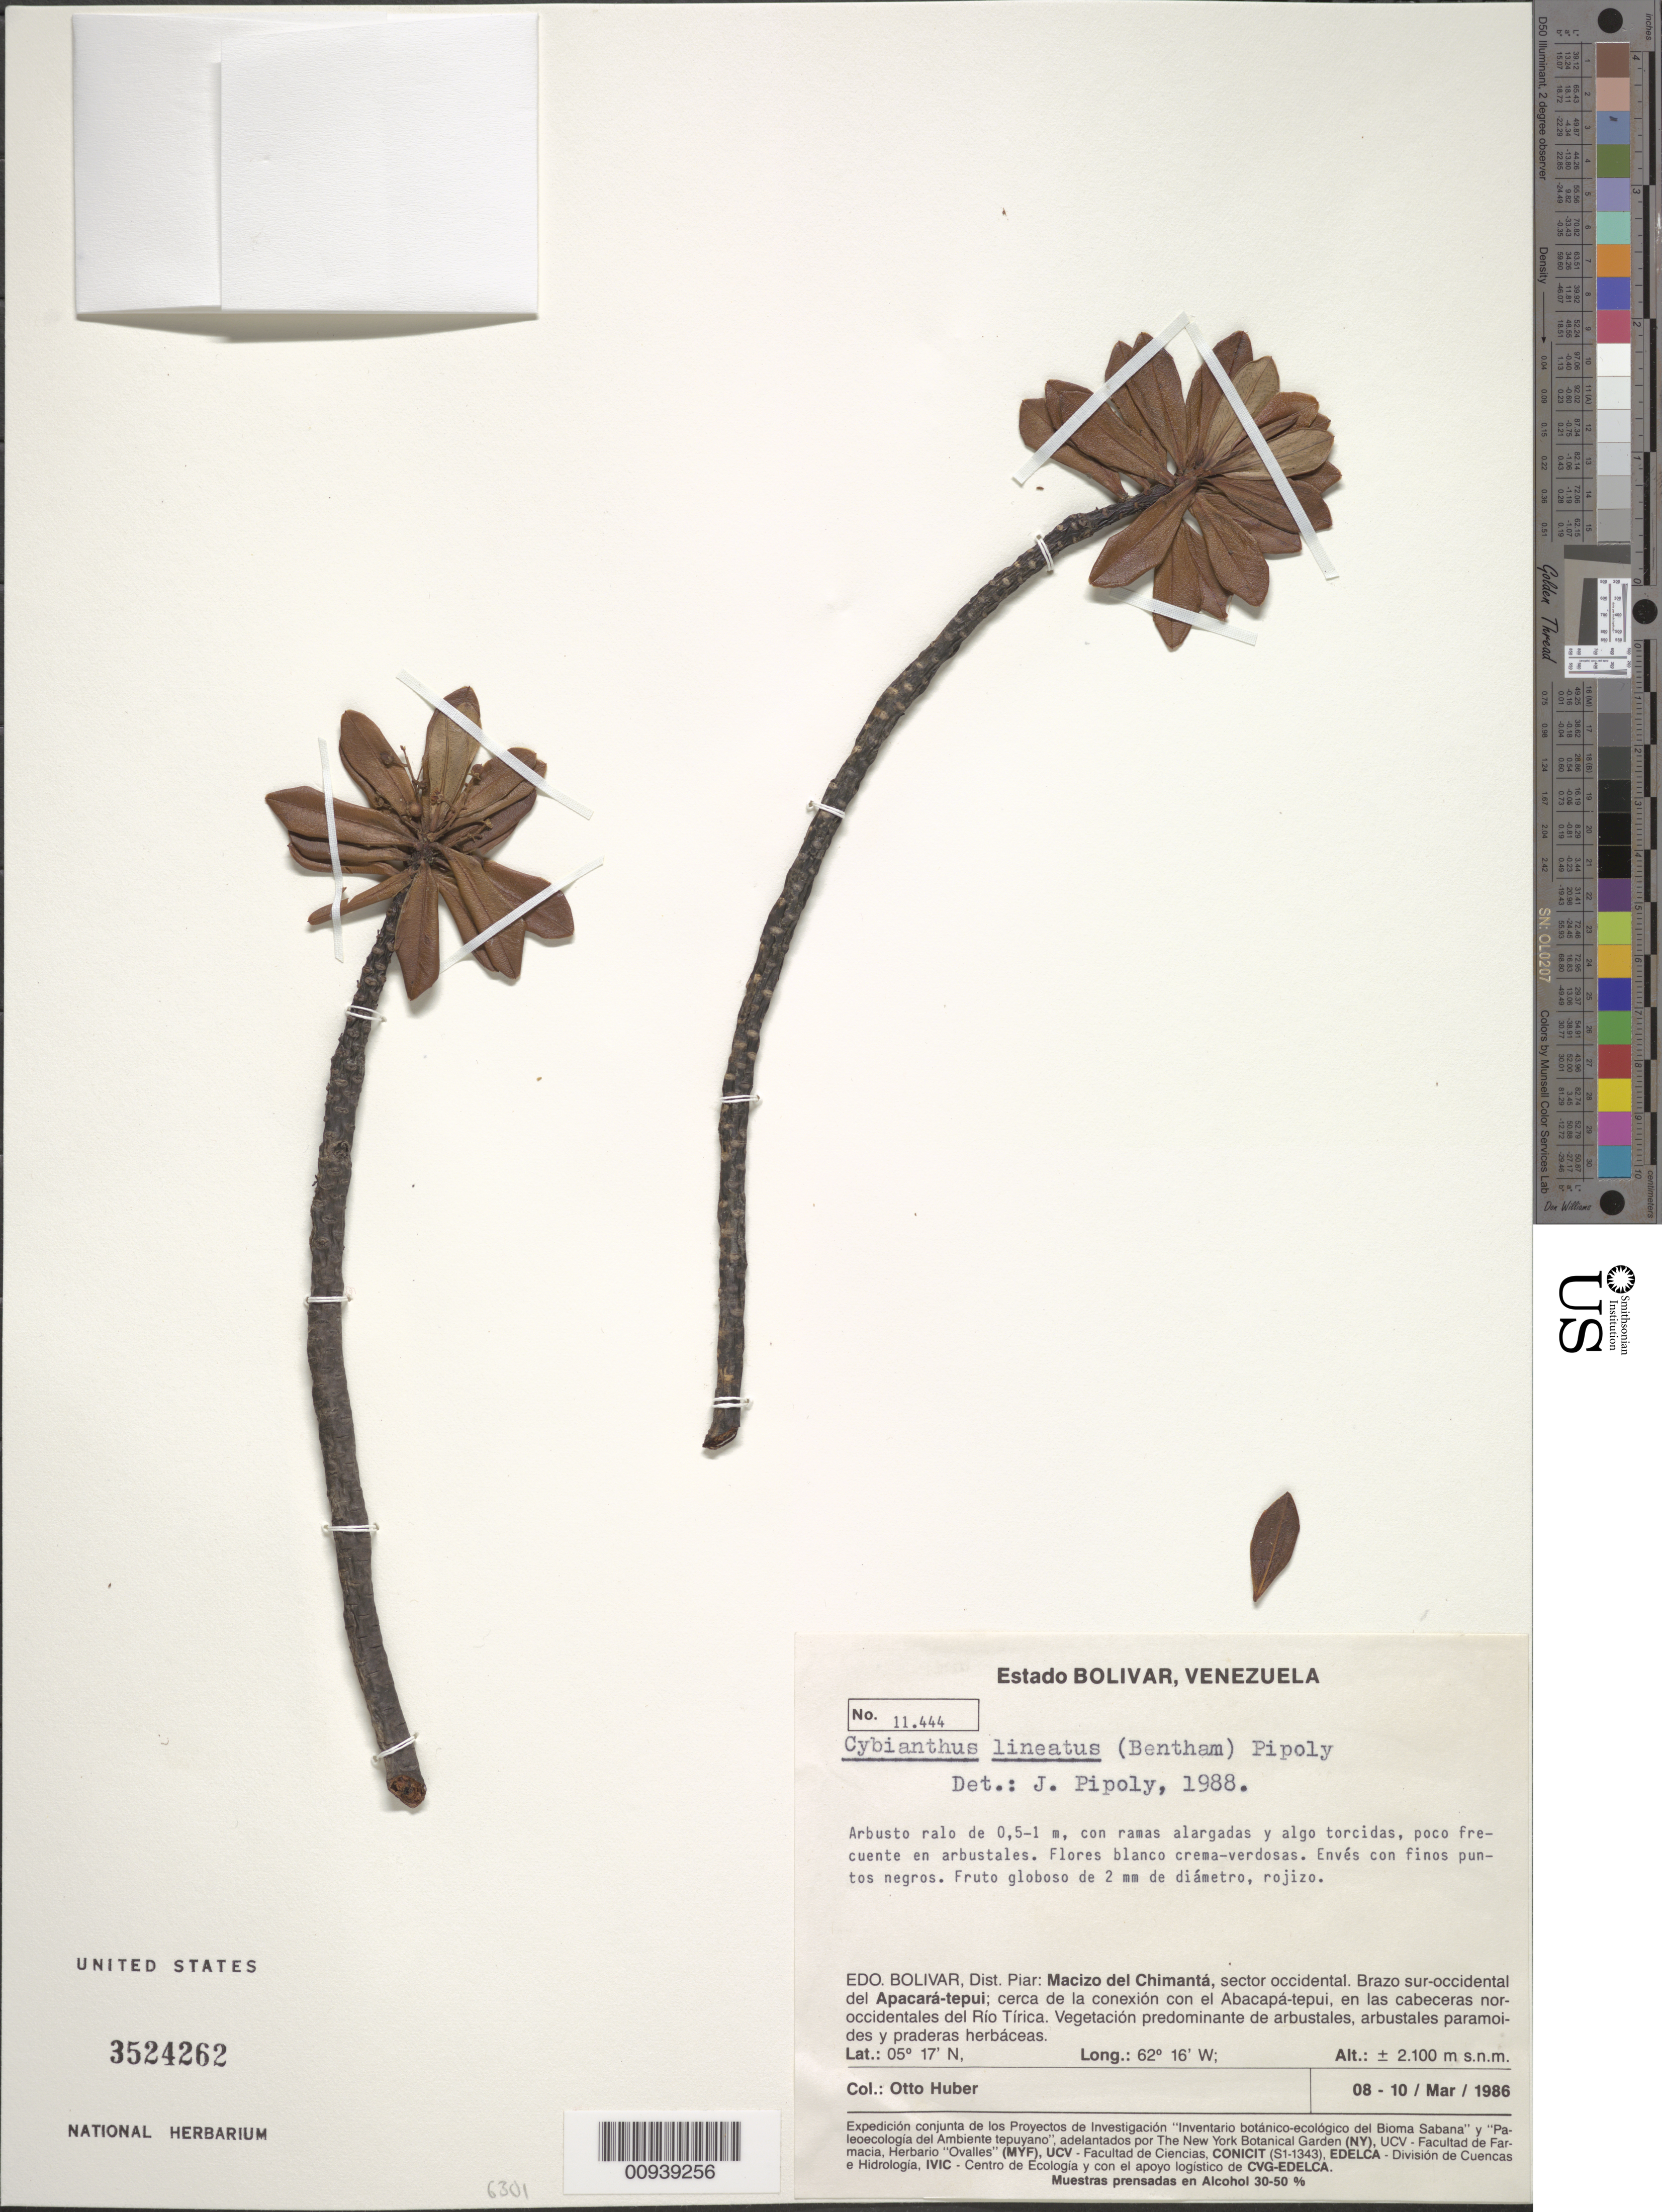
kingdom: Plantae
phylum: Tracheophyta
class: Magnoliopsida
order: Ericales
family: Primulaceae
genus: Cybianthus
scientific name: Cybianthus lineatus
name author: (Benth.) Pipoly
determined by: Pipoly, J. J., III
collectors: O. Huber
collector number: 11444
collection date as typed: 8-Mar-86 to 10-Mar-86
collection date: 1986-03-08/1986-03-10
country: Venezuela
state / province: Bolívar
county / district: Piar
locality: Macizo del Chimantá, sector sur occidental, brazo sur-occidental del Apacará-tepuí; cerca de la conexión con el Abacapá-tepuí, en las cabeceras noroccidentales del Río Tírica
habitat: Arbustales. Vegetación predominante de arbustales, arbustales paramoides y praderas herbáceas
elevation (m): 2100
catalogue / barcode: US 3524262